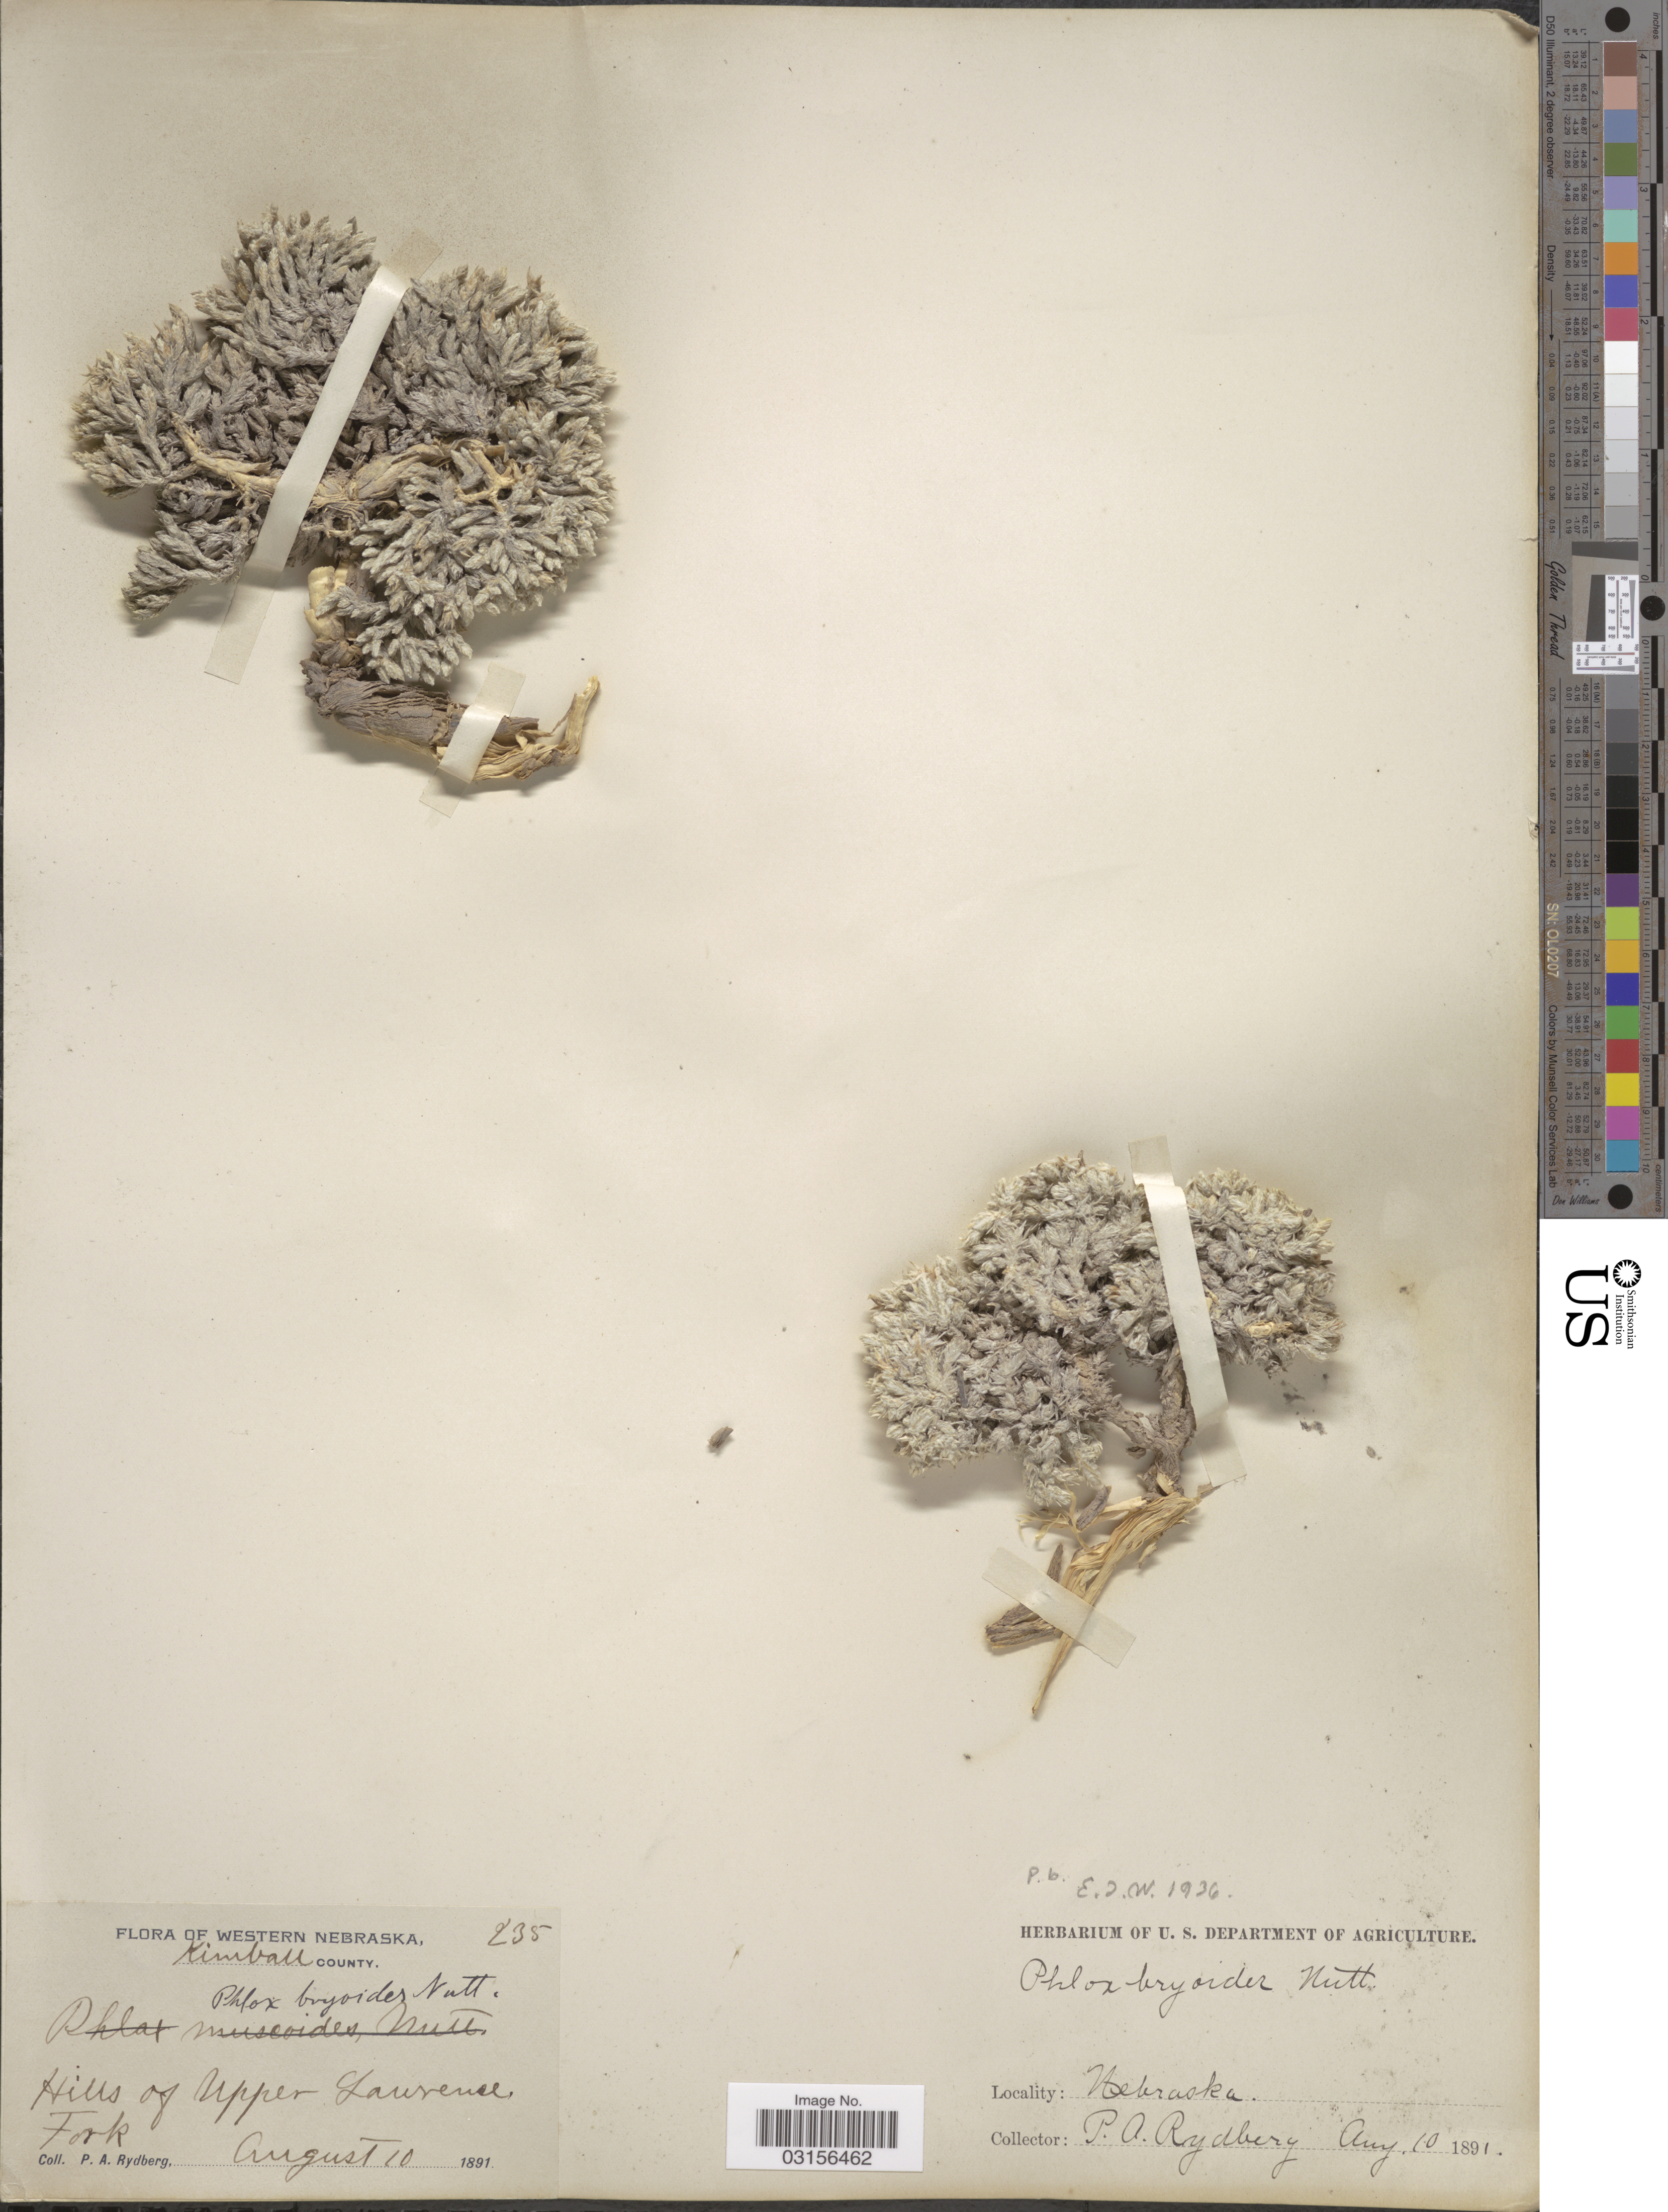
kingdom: Plantae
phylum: Tracheophyta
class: Magnoliopsida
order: Ericales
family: Polemoniaceae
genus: Phlox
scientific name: Phlox hoodii subsp. muscoides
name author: (Nutt.) Wherry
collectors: P. A. Rydberg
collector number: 235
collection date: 1891-08-10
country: United States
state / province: Nebraska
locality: Western Nebraska. Kimball County. Hills of Upper Laurence Fork.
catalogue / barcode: US 103162